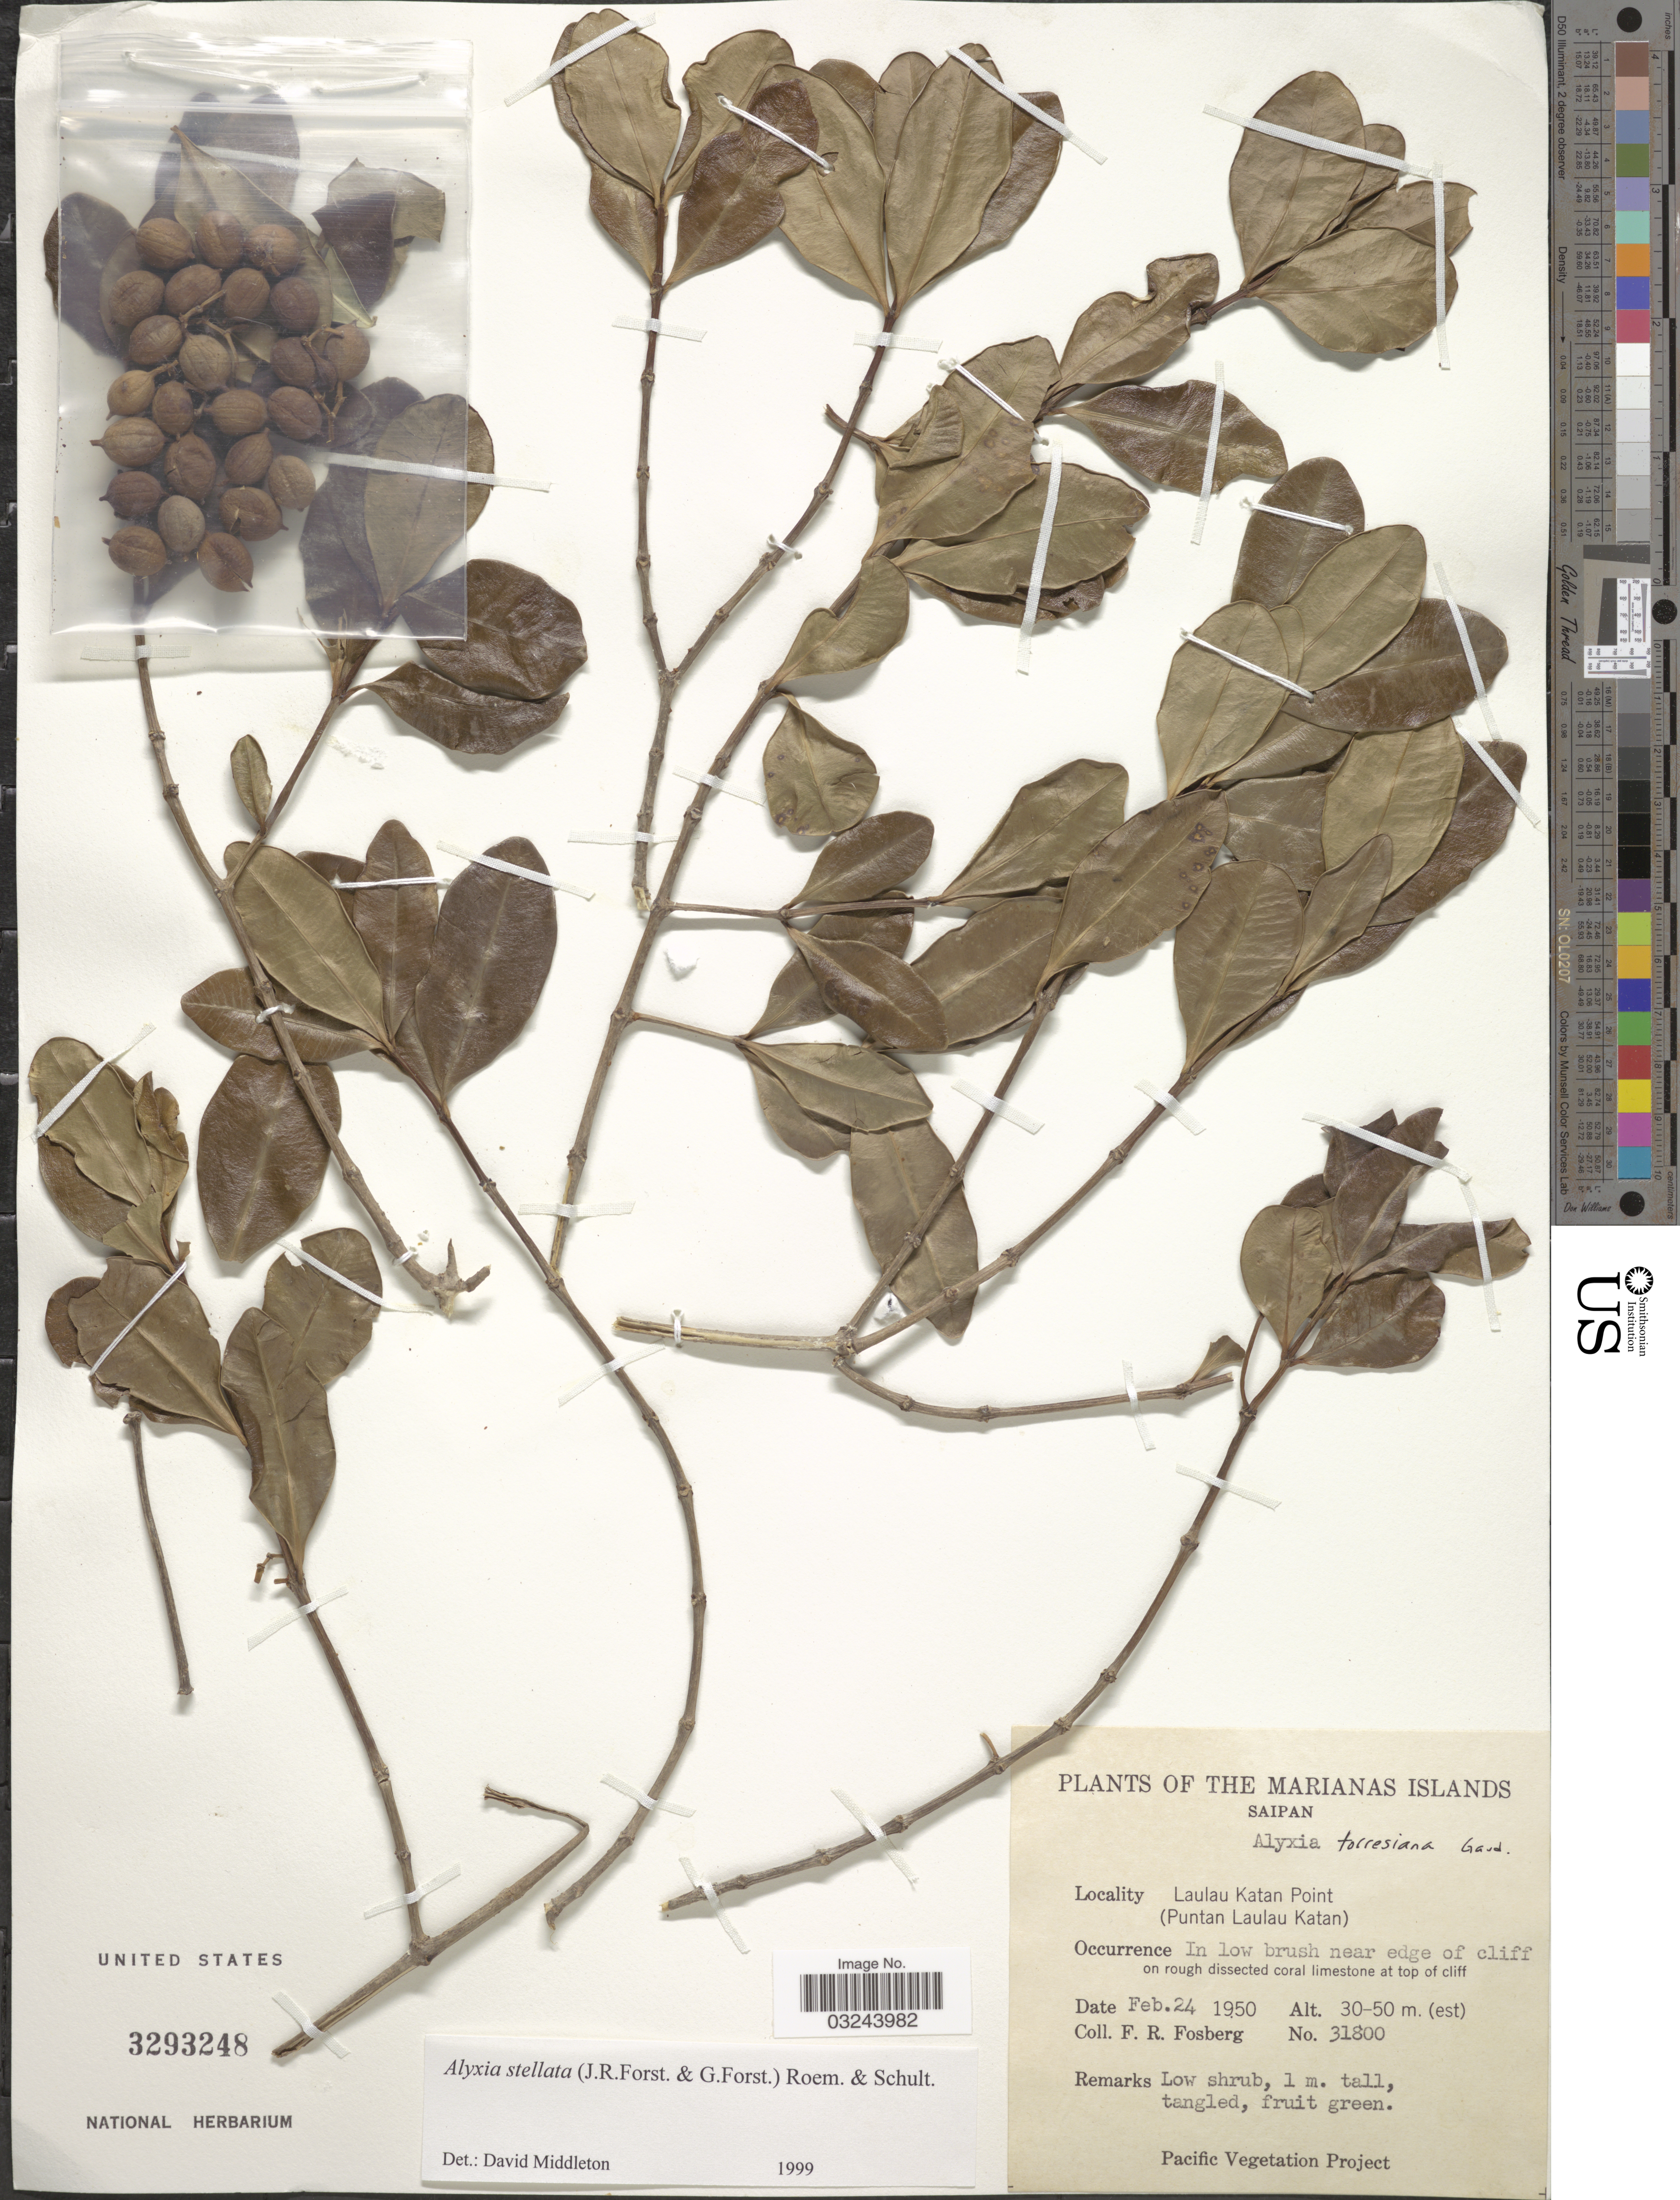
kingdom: Plantae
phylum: Tracheophyta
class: Magnoliopsida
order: Gentianales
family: Apocynaceae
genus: Alyxia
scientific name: Alyxia stellata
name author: (J.R. Forst. & G. Forst.) Roem. & Schult.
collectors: F. R. Fosberg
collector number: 31800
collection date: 1950-02-24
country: Northern Mariana Islands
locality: Marianas Islands. Saipan. Laulau Katan Point (Puntan Laulau Katan).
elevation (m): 30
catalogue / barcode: US 3293248